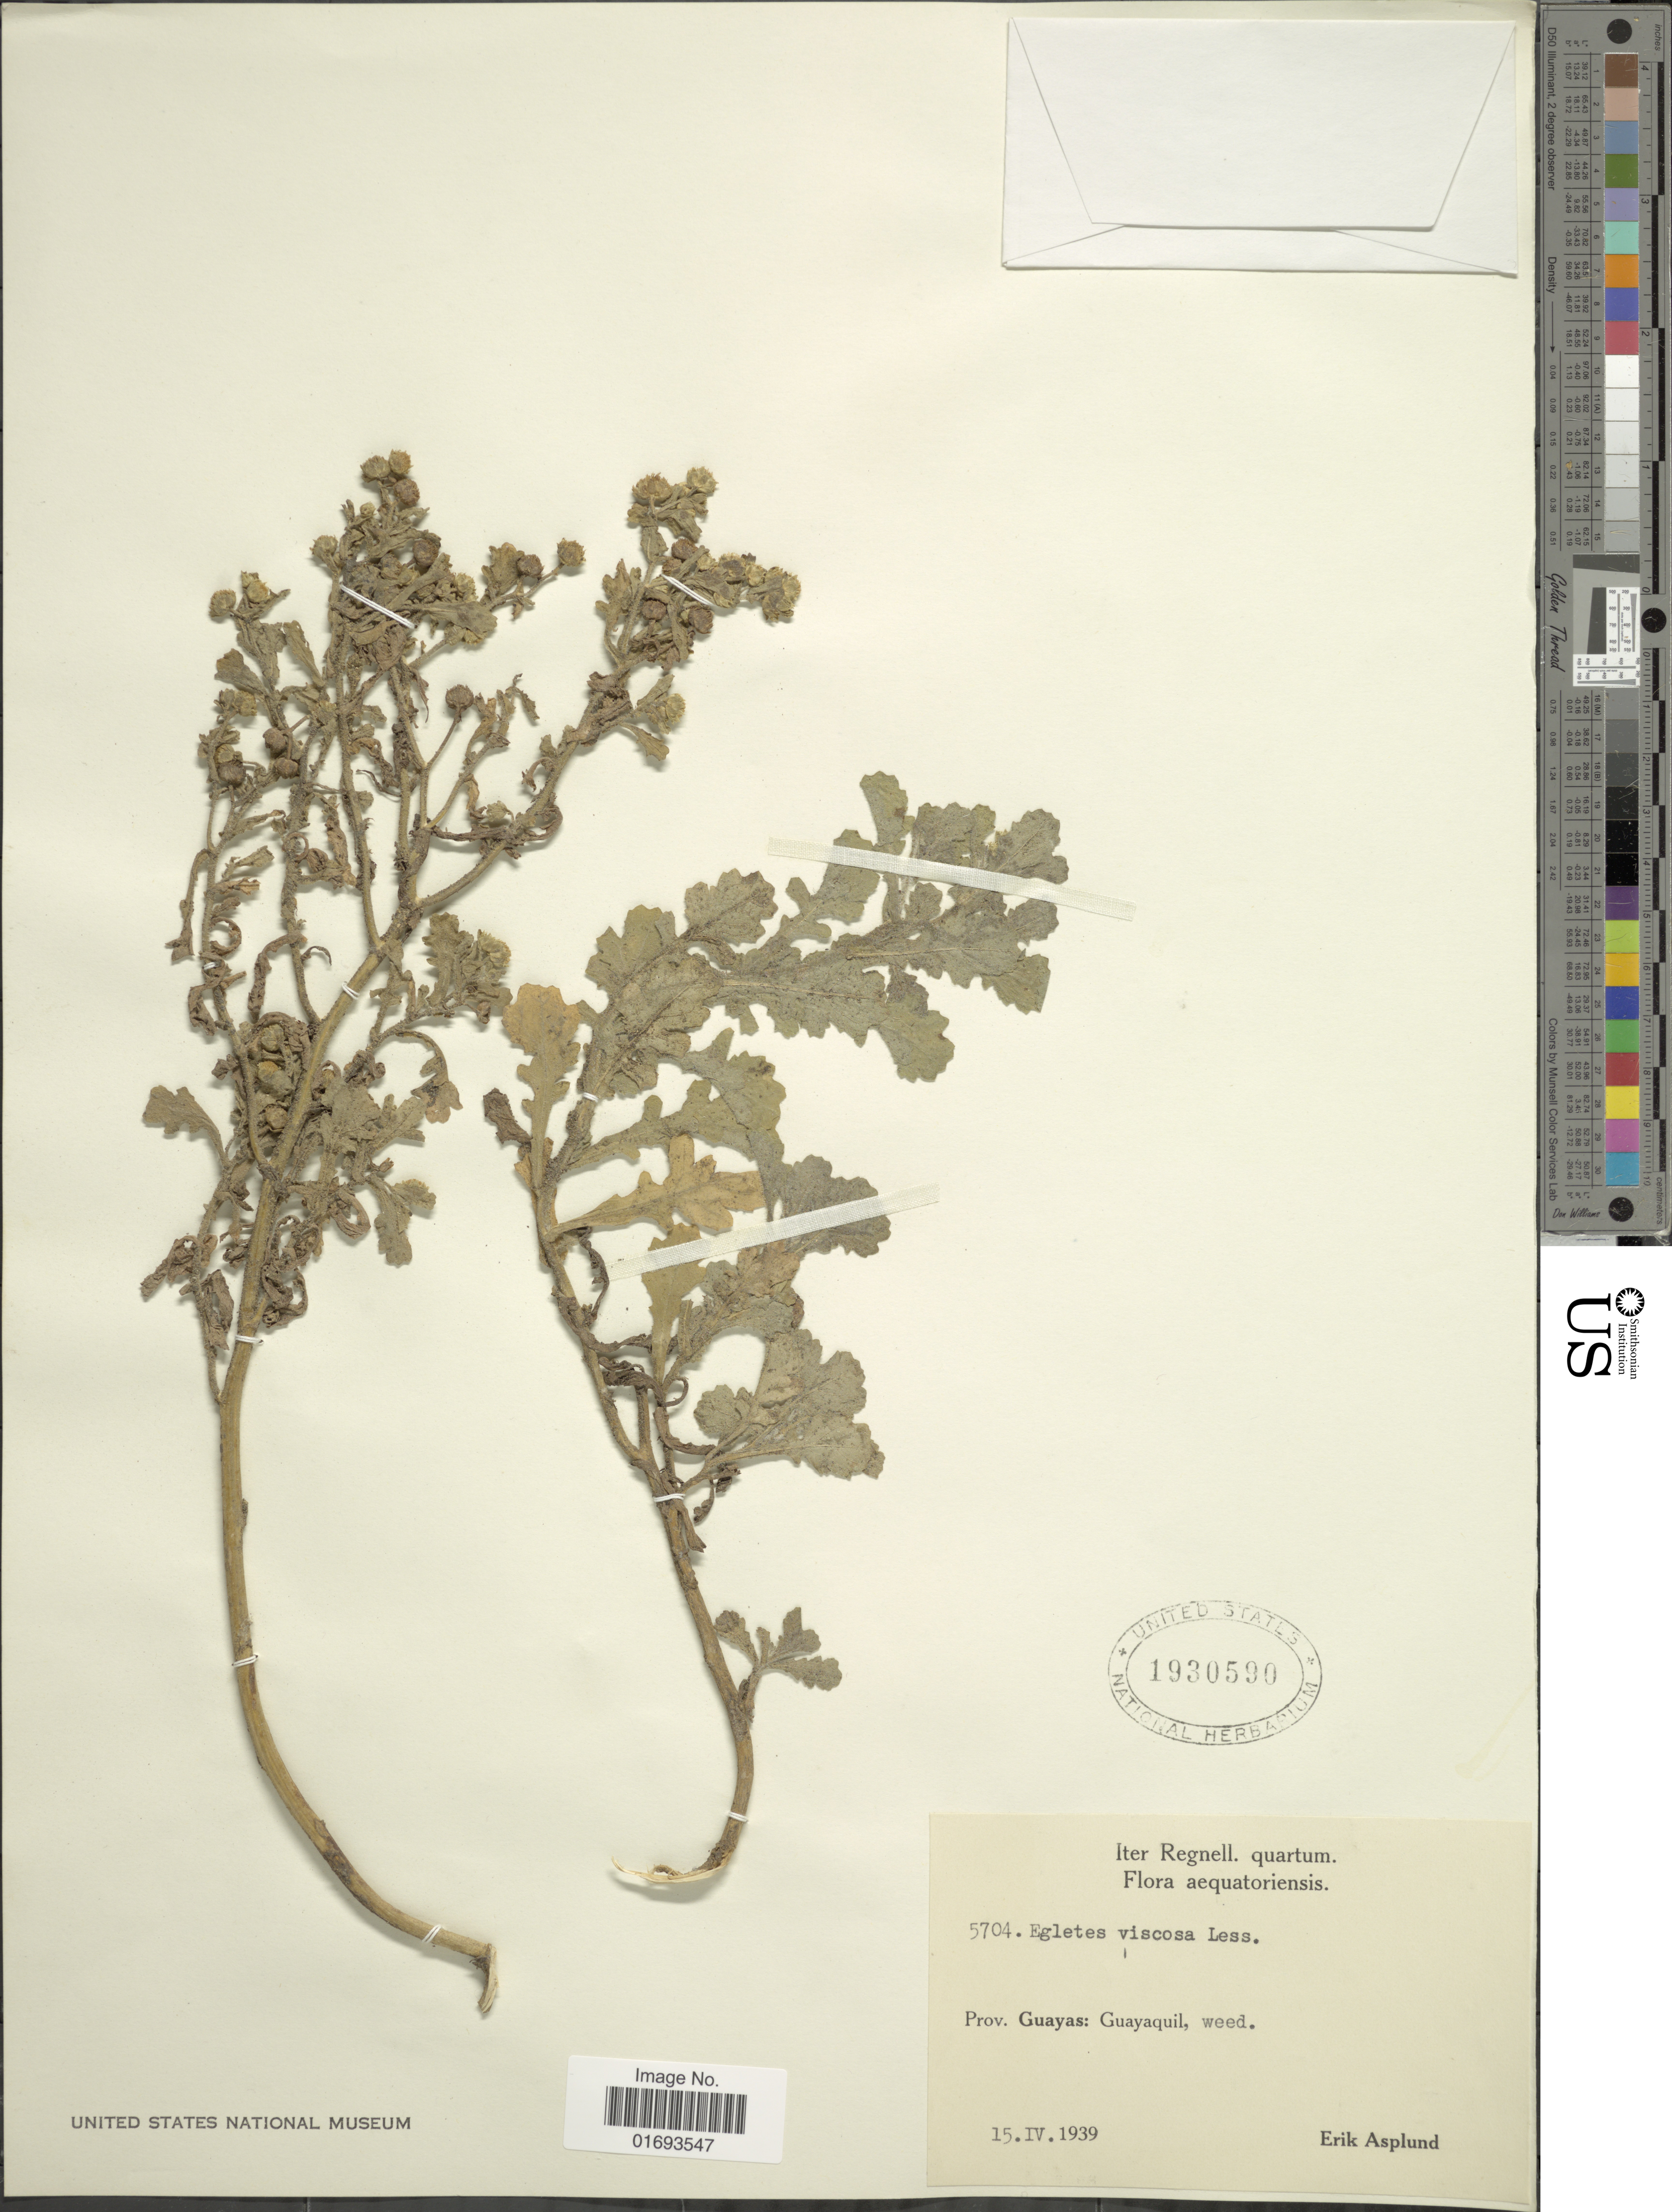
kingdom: Plantae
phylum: Tracheophyta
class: Magnoliopsida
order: Asterales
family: Asteraceae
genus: Egletes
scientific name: Egletes viscosa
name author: (L.) Less.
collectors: F. M. Valverde & E. Asplund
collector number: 5704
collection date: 1939-04-15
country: Ecuador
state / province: Guayas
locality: Ecuador. Prov. Guayas: Guayaquil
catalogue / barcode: US 1930590